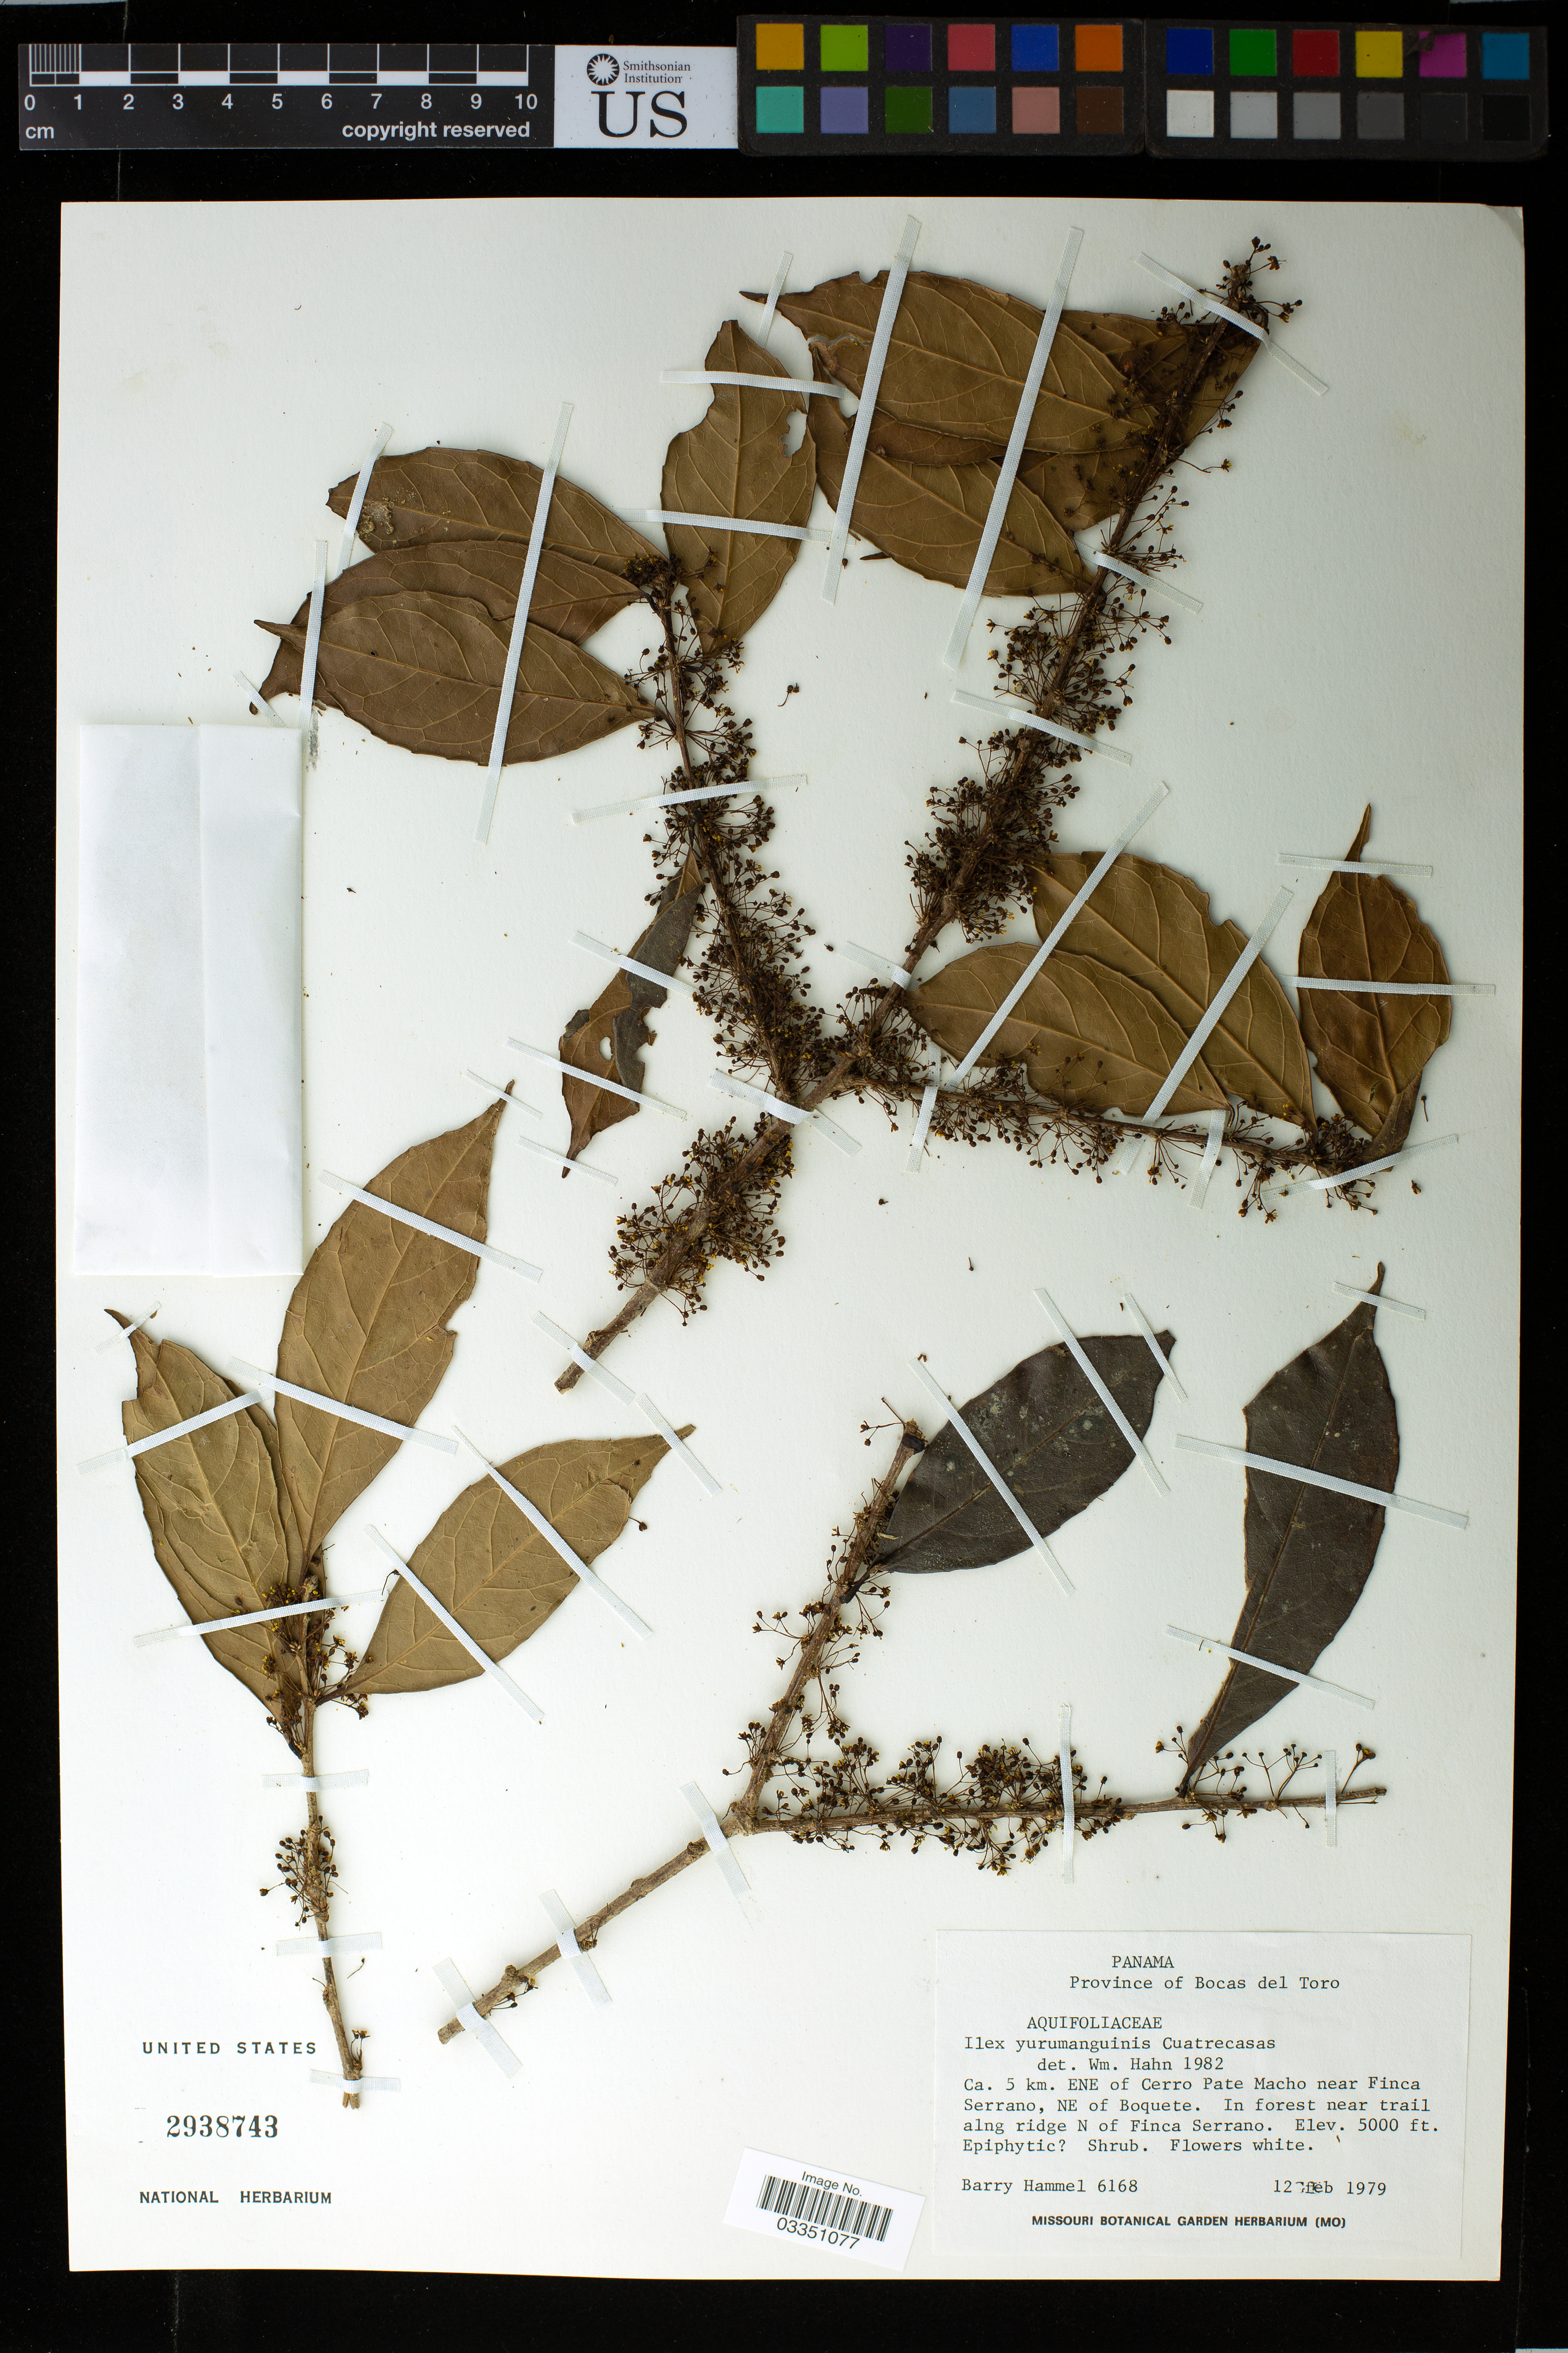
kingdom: Plantae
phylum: Tracheophyta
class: Magnoliopsida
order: Aquifoliales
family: Aquifoliaceae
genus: Ilex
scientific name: Ilex yurumanguinis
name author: Cuatrec.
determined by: Hahn, W.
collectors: B. Hammel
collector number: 6168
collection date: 1979-02-12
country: Panama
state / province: Bocas del Toro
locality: ca. 5 km. ENE of Cerro Pate Macho near Finca Serrano, NE of Boquete. N of Finca Serrano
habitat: in forest near trail along ridge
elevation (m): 1524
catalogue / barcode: US 2938743